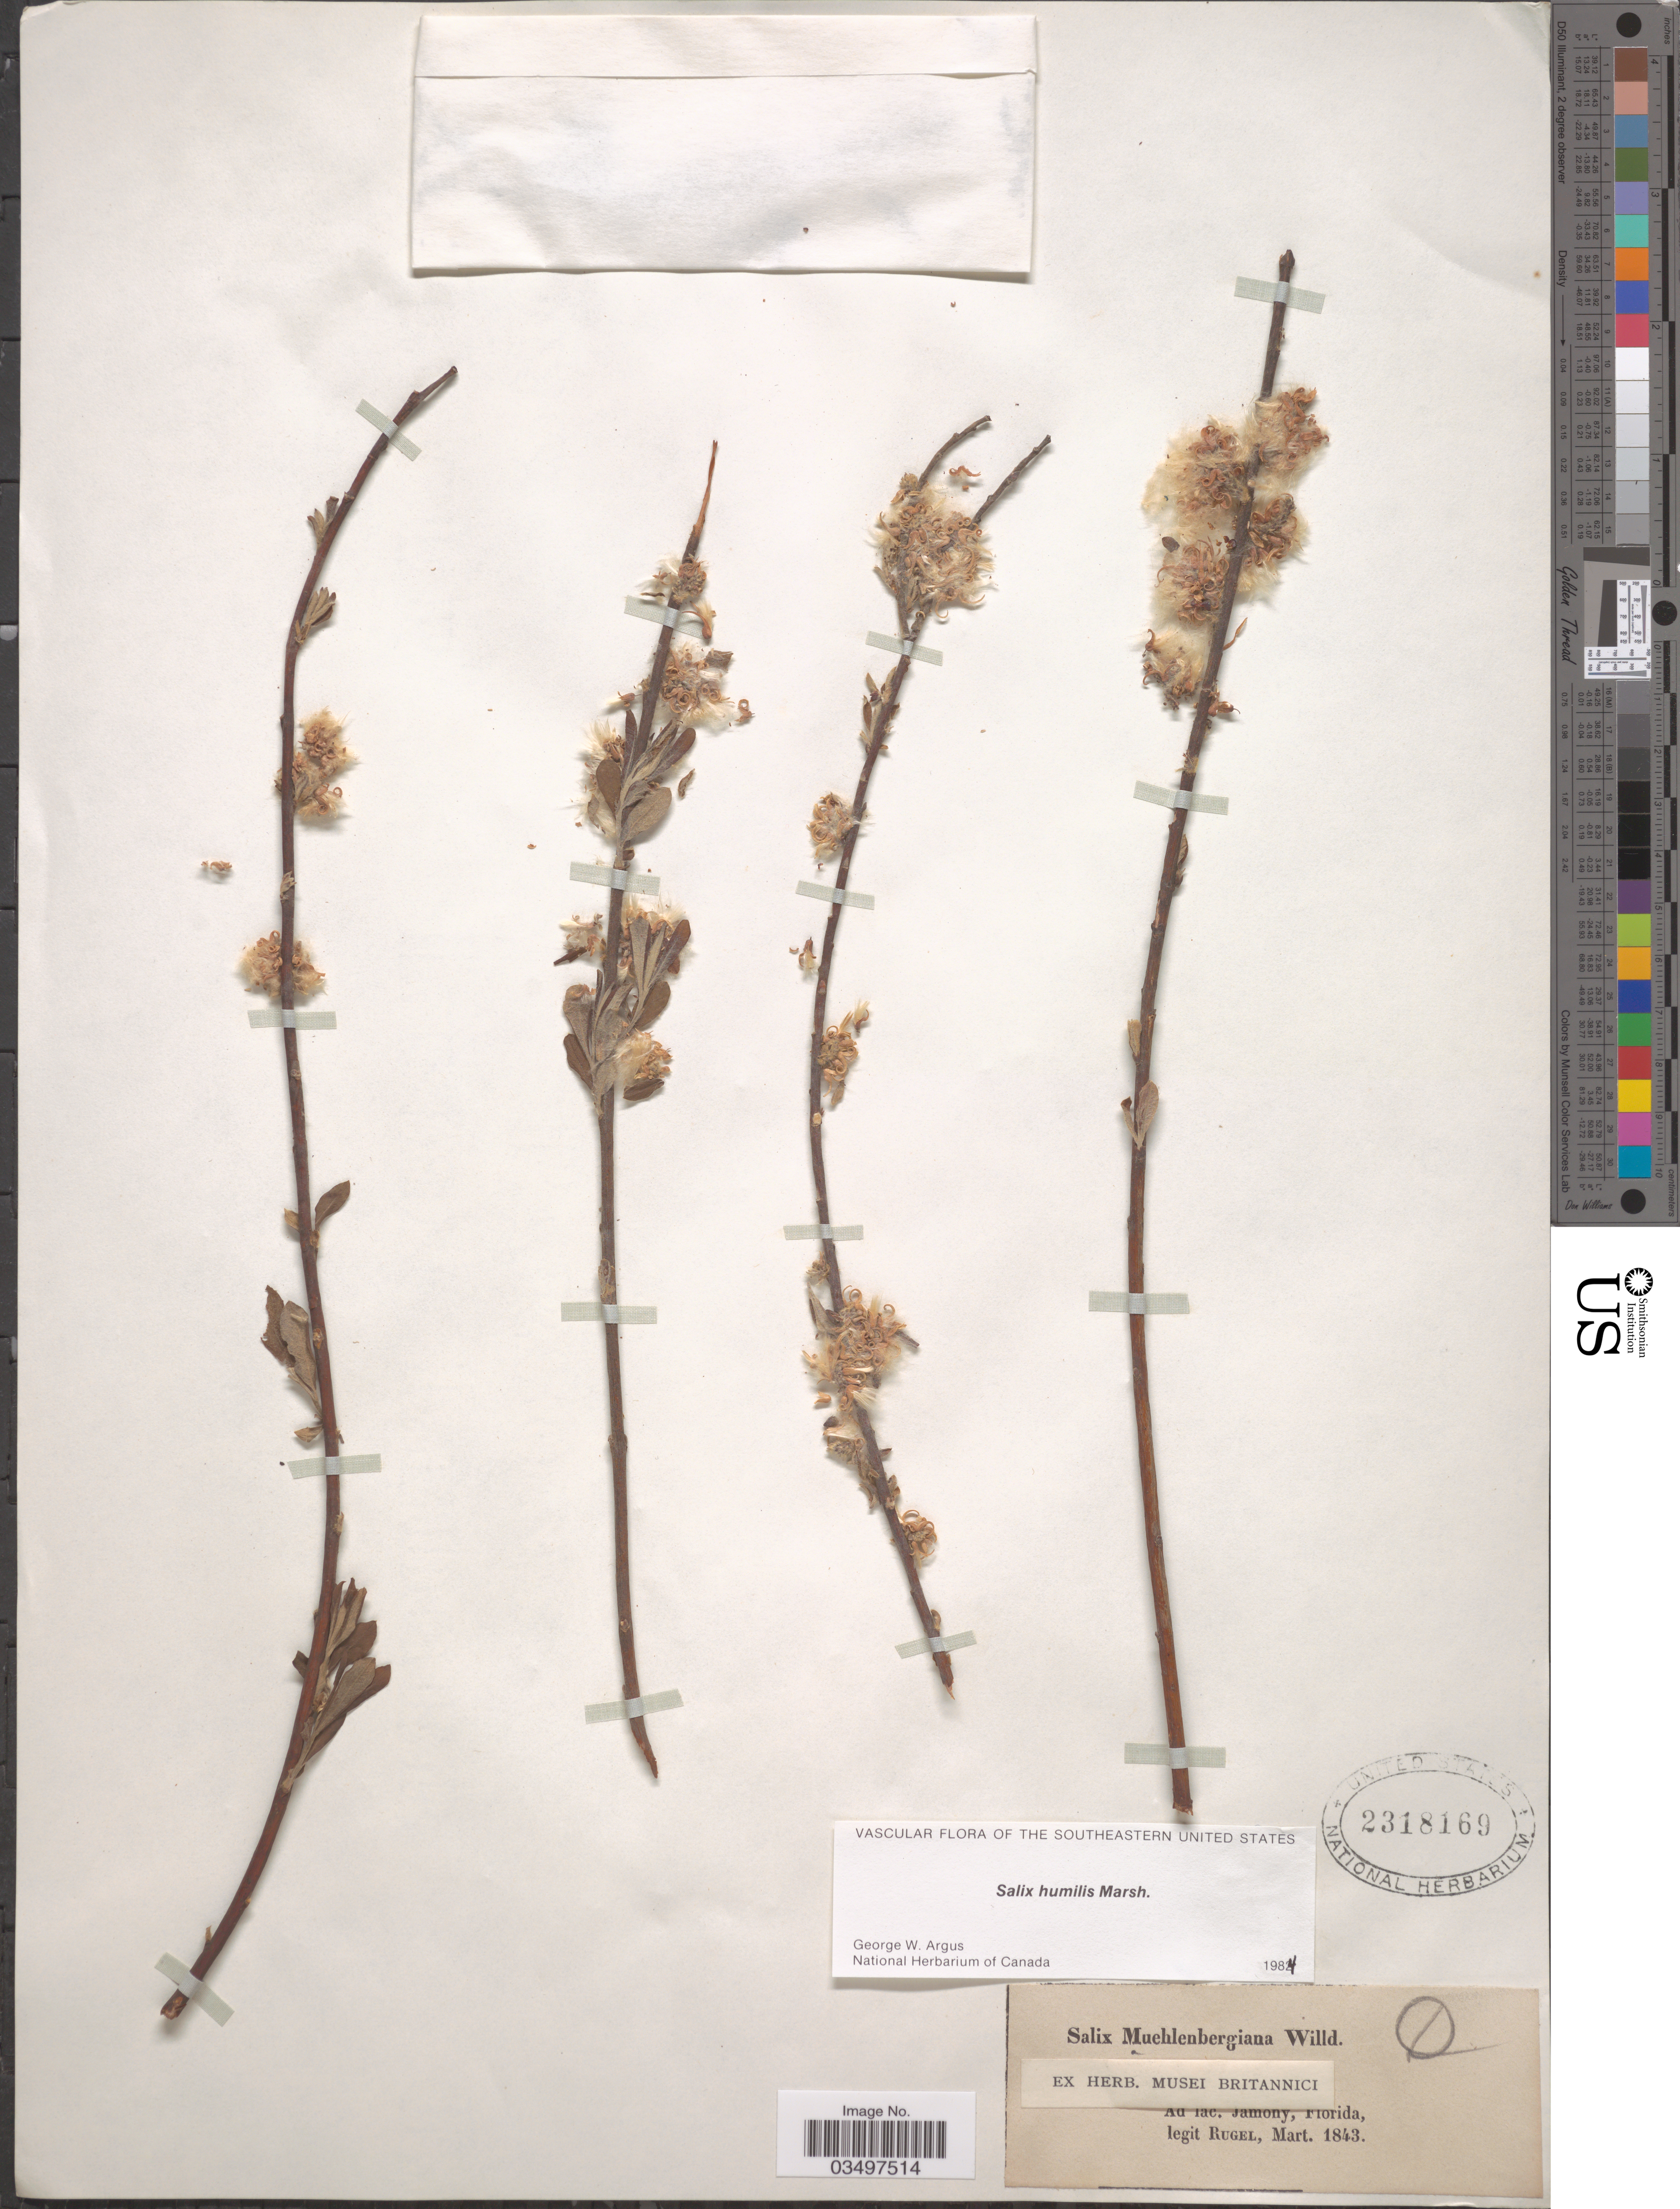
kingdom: Plantae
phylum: Tracheophyta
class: Magnoliopsida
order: Malpighiales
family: Salicaceae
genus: Salix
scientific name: Salix humilis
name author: Marshall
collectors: Rugel, --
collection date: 1843-03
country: United States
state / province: Florida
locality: Ad lac Jamony. [unsure placement]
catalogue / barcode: US 2318169